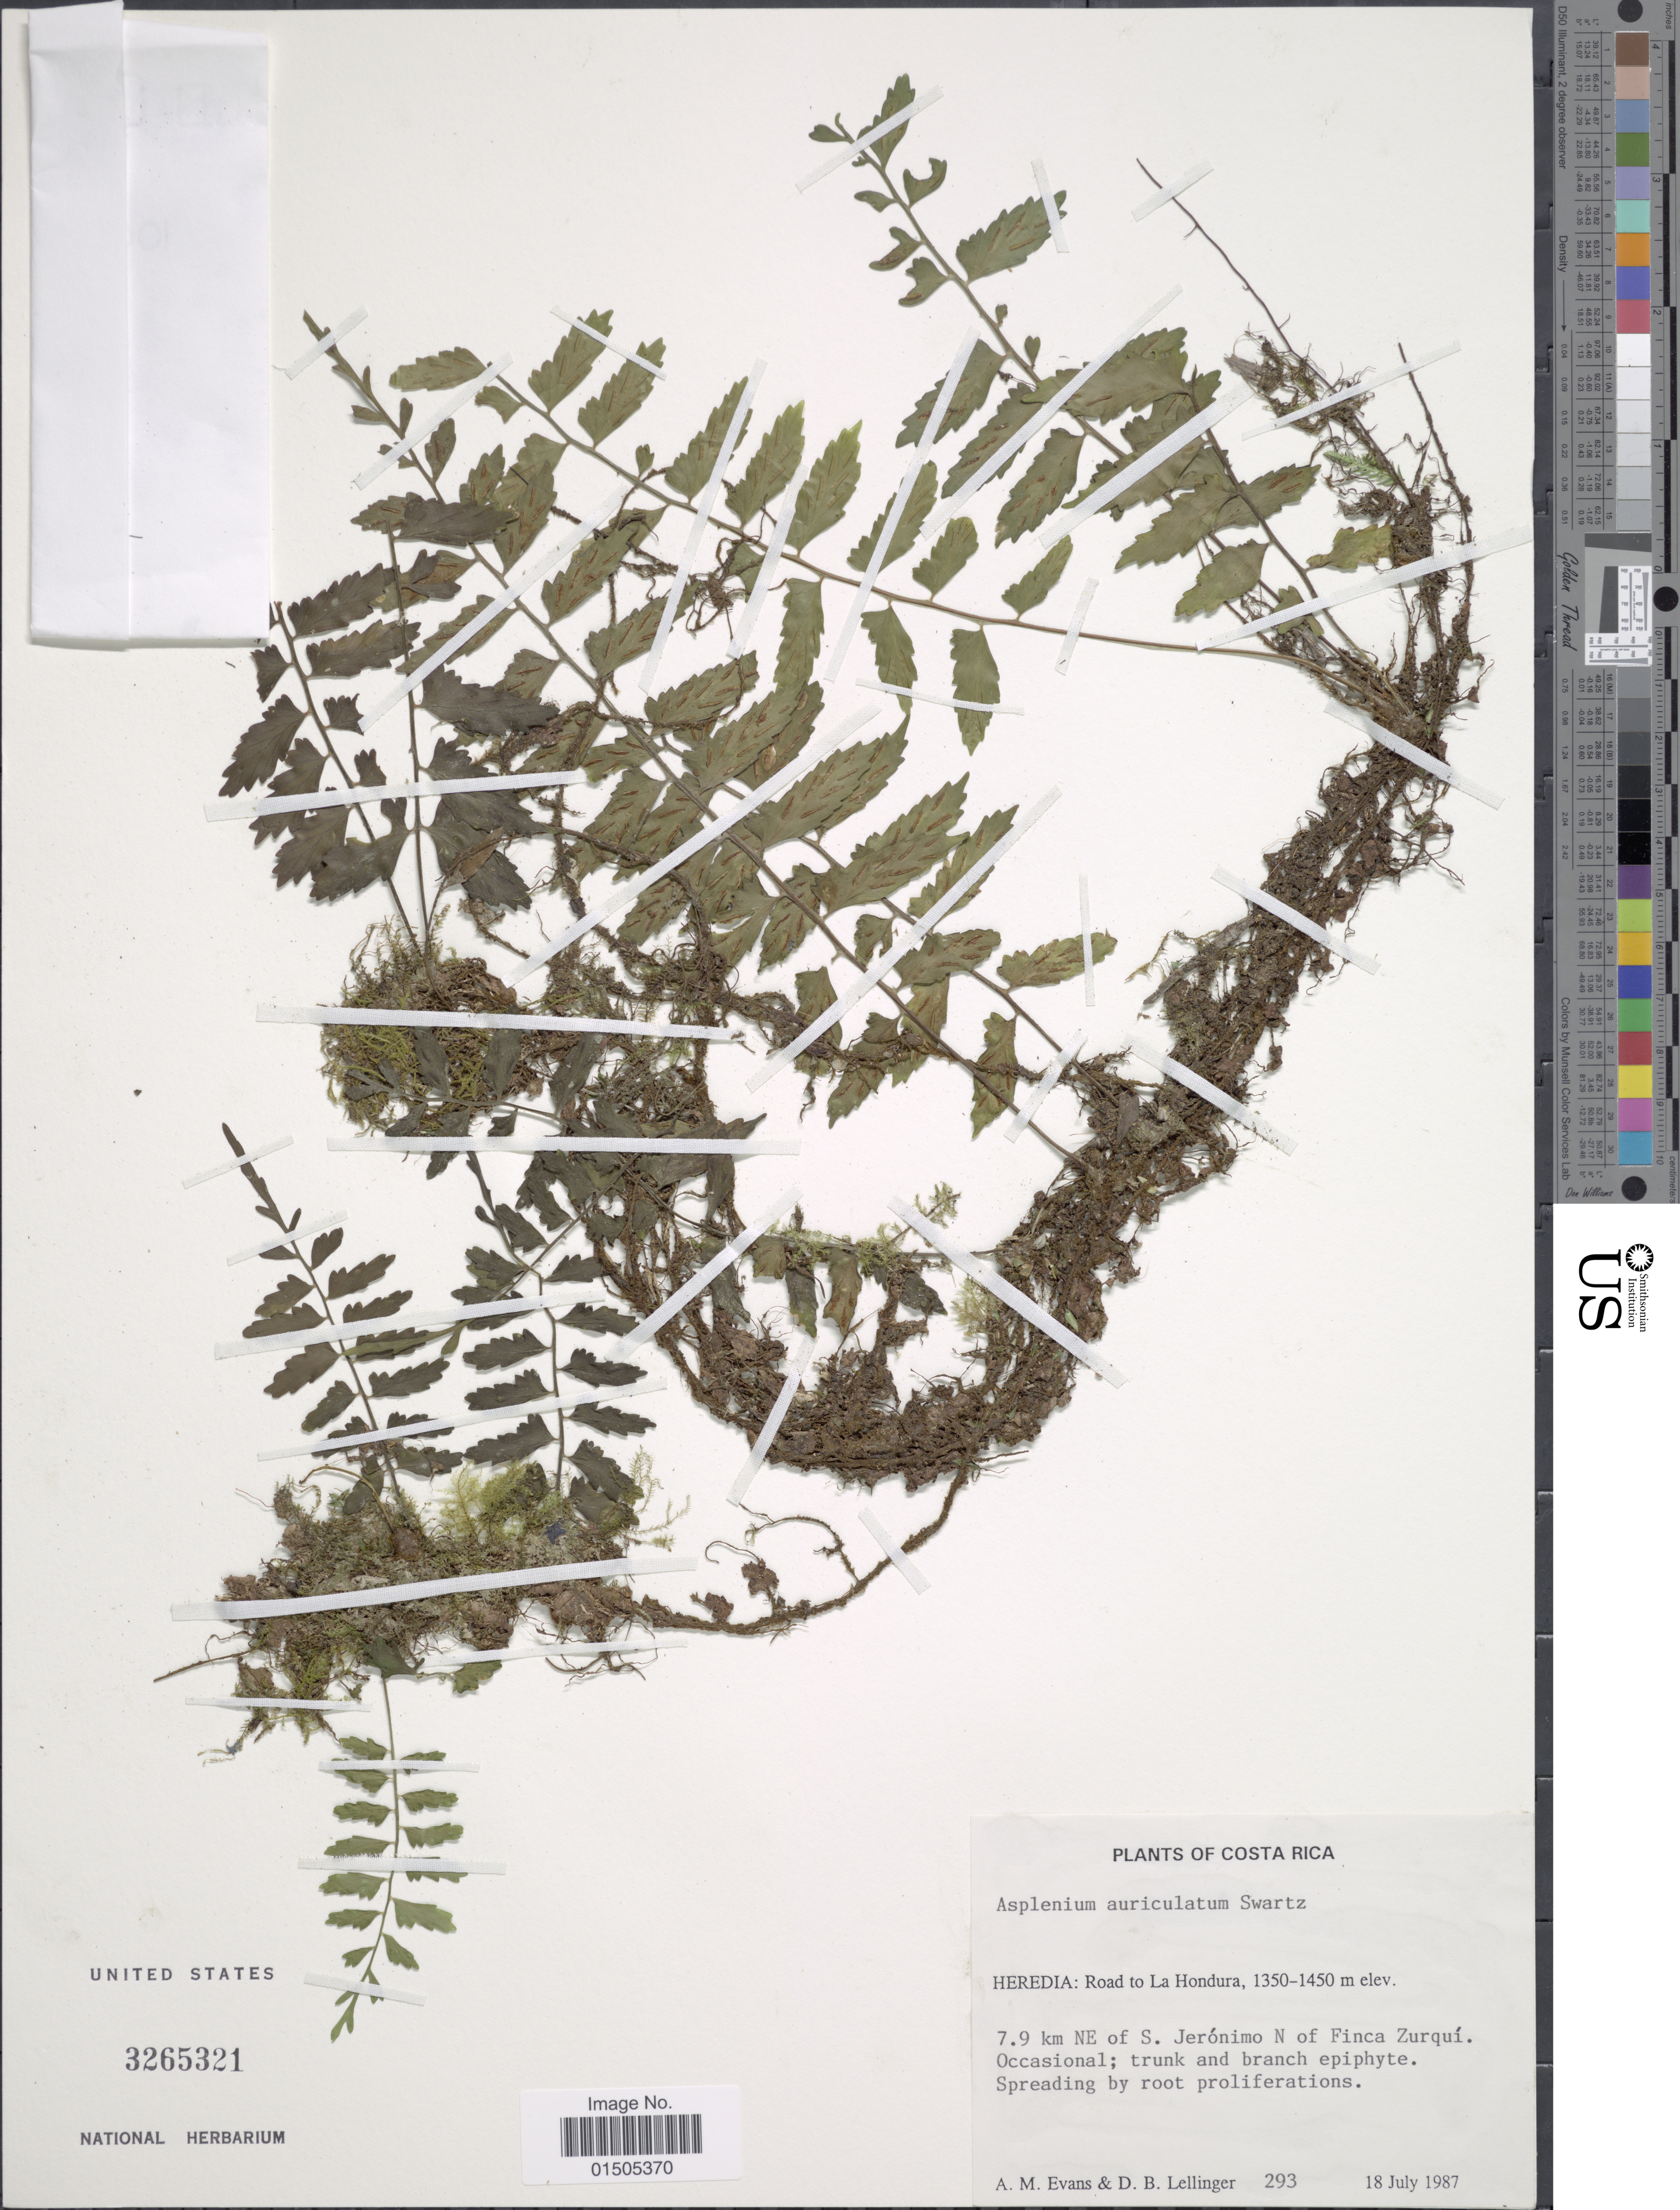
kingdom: Plantae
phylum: Tracheophyta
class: Polypodiopsida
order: Polypodiales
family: Aspleniaceae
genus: Asplenium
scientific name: Asplenium auriculatum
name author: Sw.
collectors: A. M. Evans & D. B. Lellinger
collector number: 293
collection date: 1987-07-18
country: Costa Rica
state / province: Heredia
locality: Road to La Hondura. 7.9 km NE of S. Jerónimo N of Finca Zurquí.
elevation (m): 1350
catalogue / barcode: US 3265321